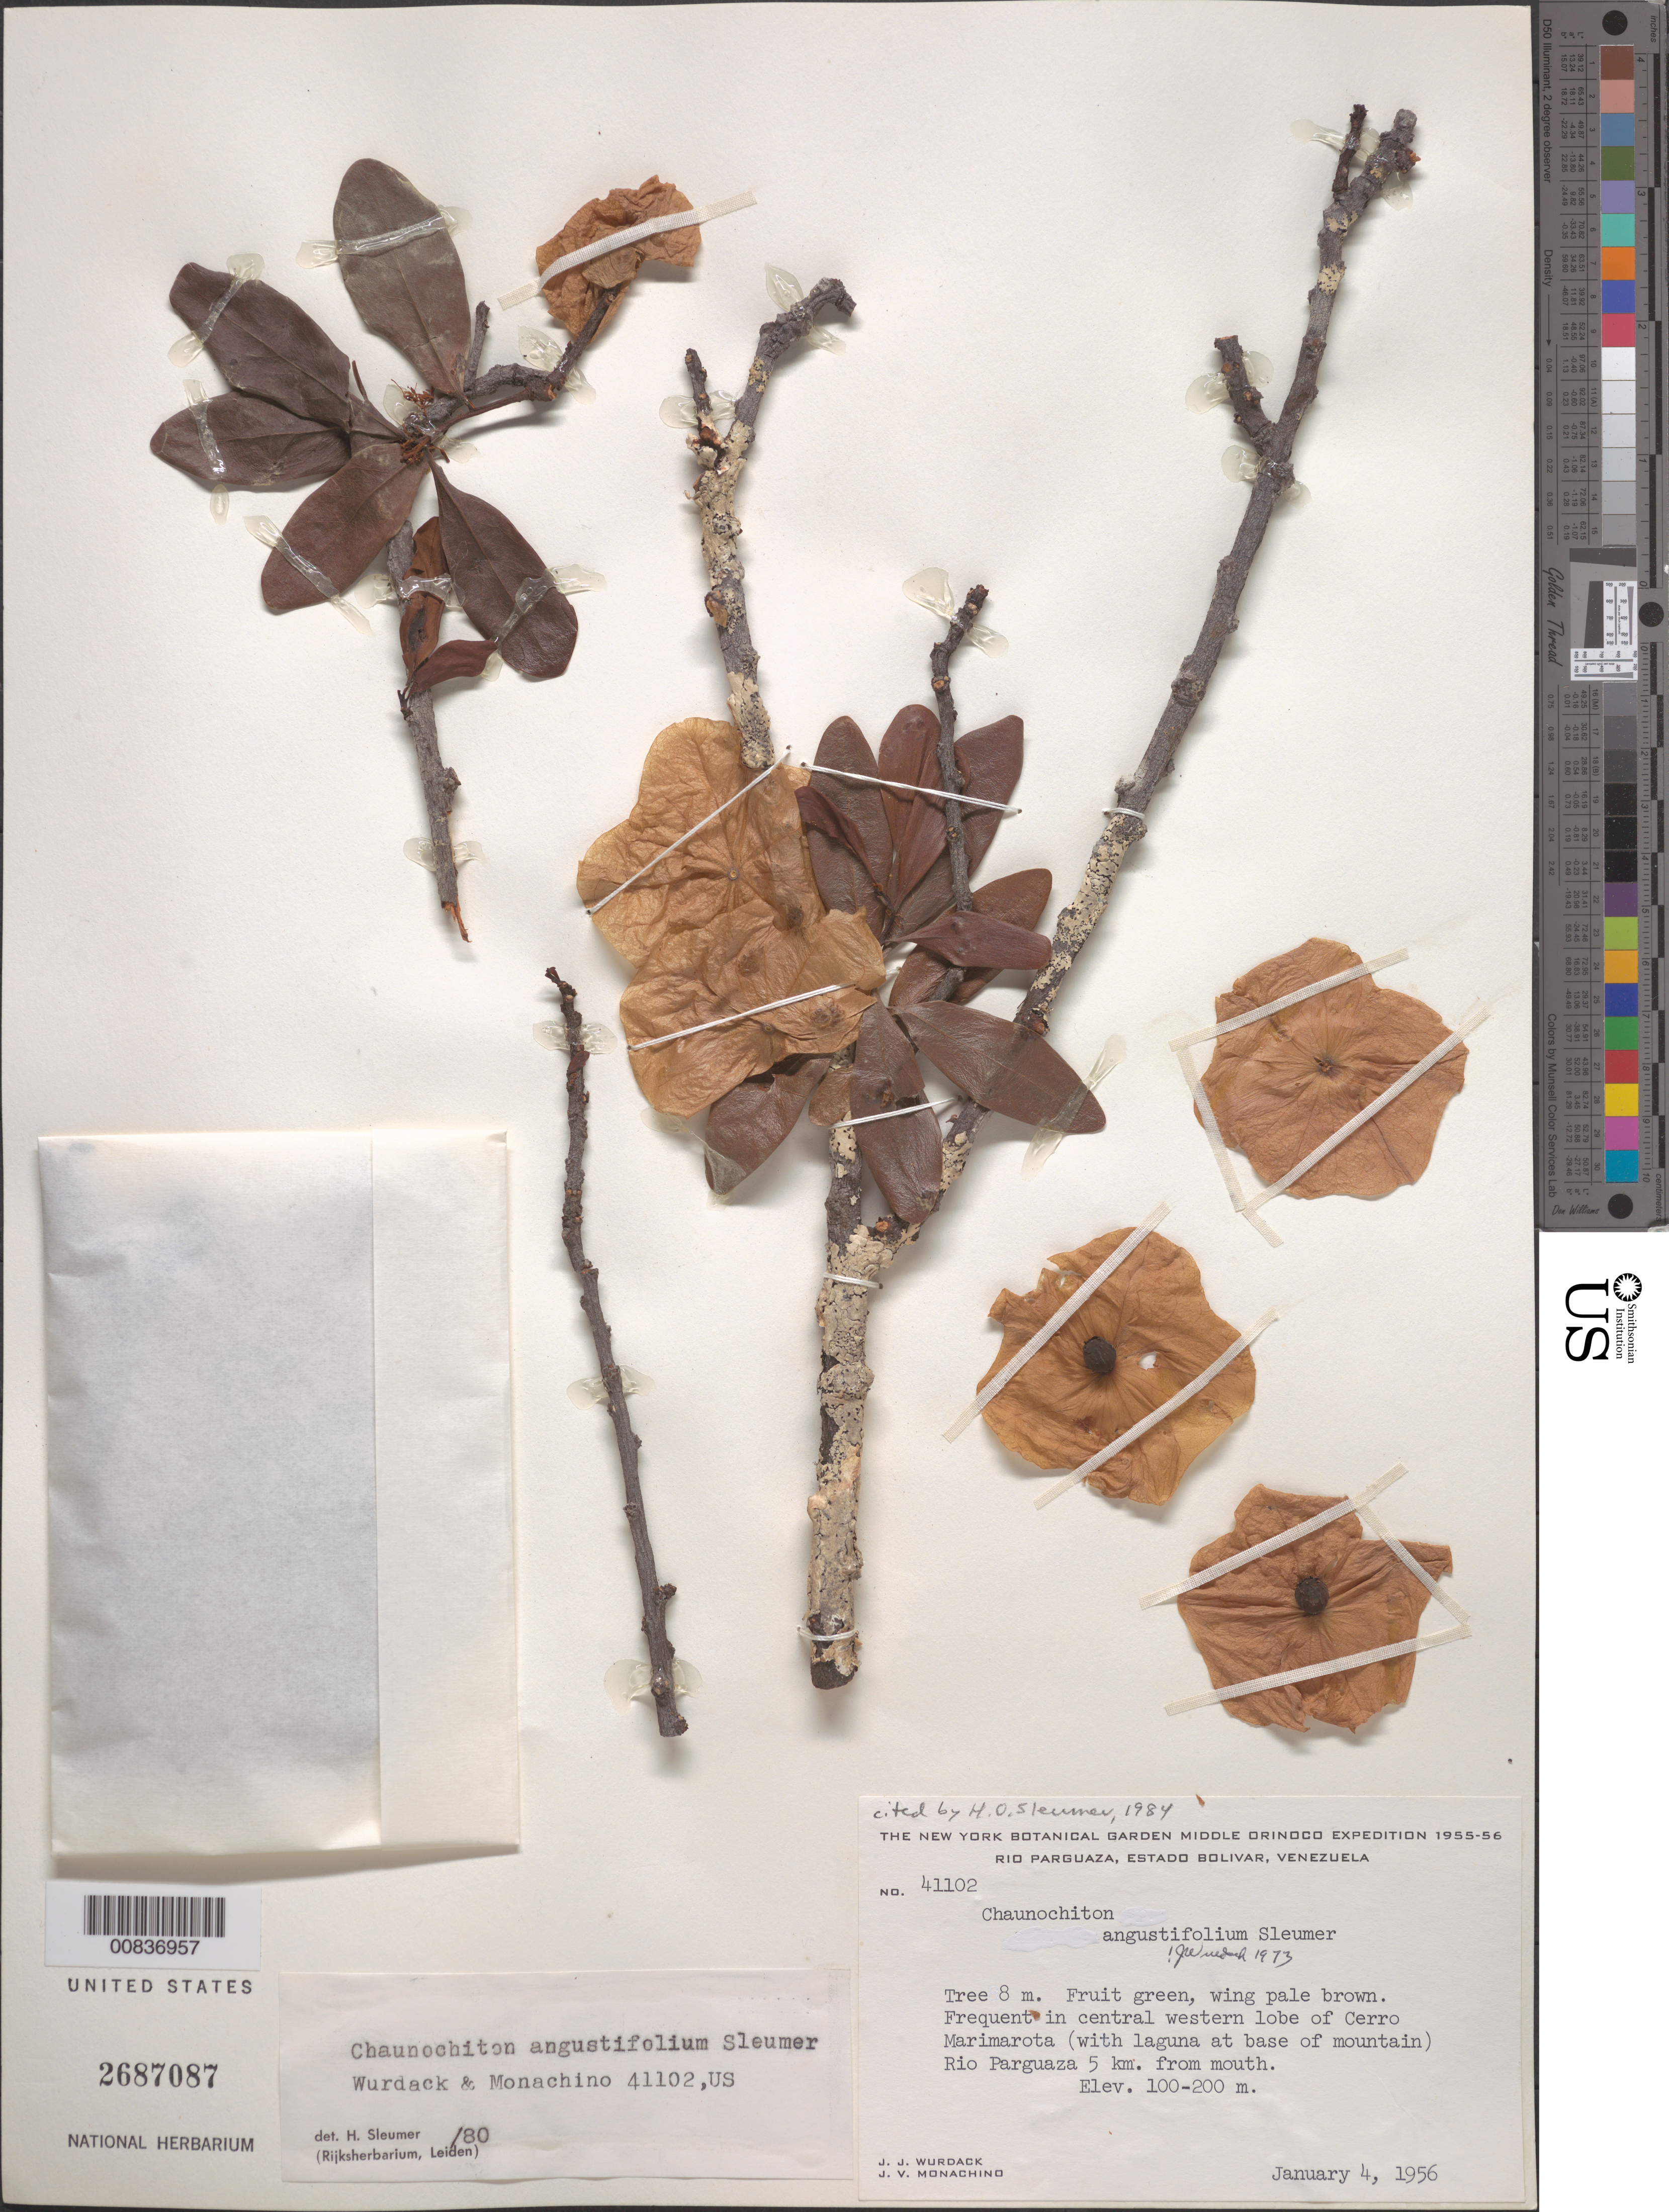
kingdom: Plantae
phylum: Tracheophyta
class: Magnoliopsida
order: Santalales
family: Aptandraceae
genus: Chaunochiton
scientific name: Chaunochiton angustifolium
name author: Sleumer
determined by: Sleumer, H. O.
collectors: J. J. Wurdack & J. V. Monachino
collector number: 41102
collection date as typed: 4-Jan-56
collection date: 1956-01-04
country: Venezuela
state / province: Bolívar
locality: Cerro Marimarota, central western lobe of, (with laguna at base of mountain), Río Parguaza 5 km from mouth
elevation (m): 100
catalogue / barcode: US 2687087